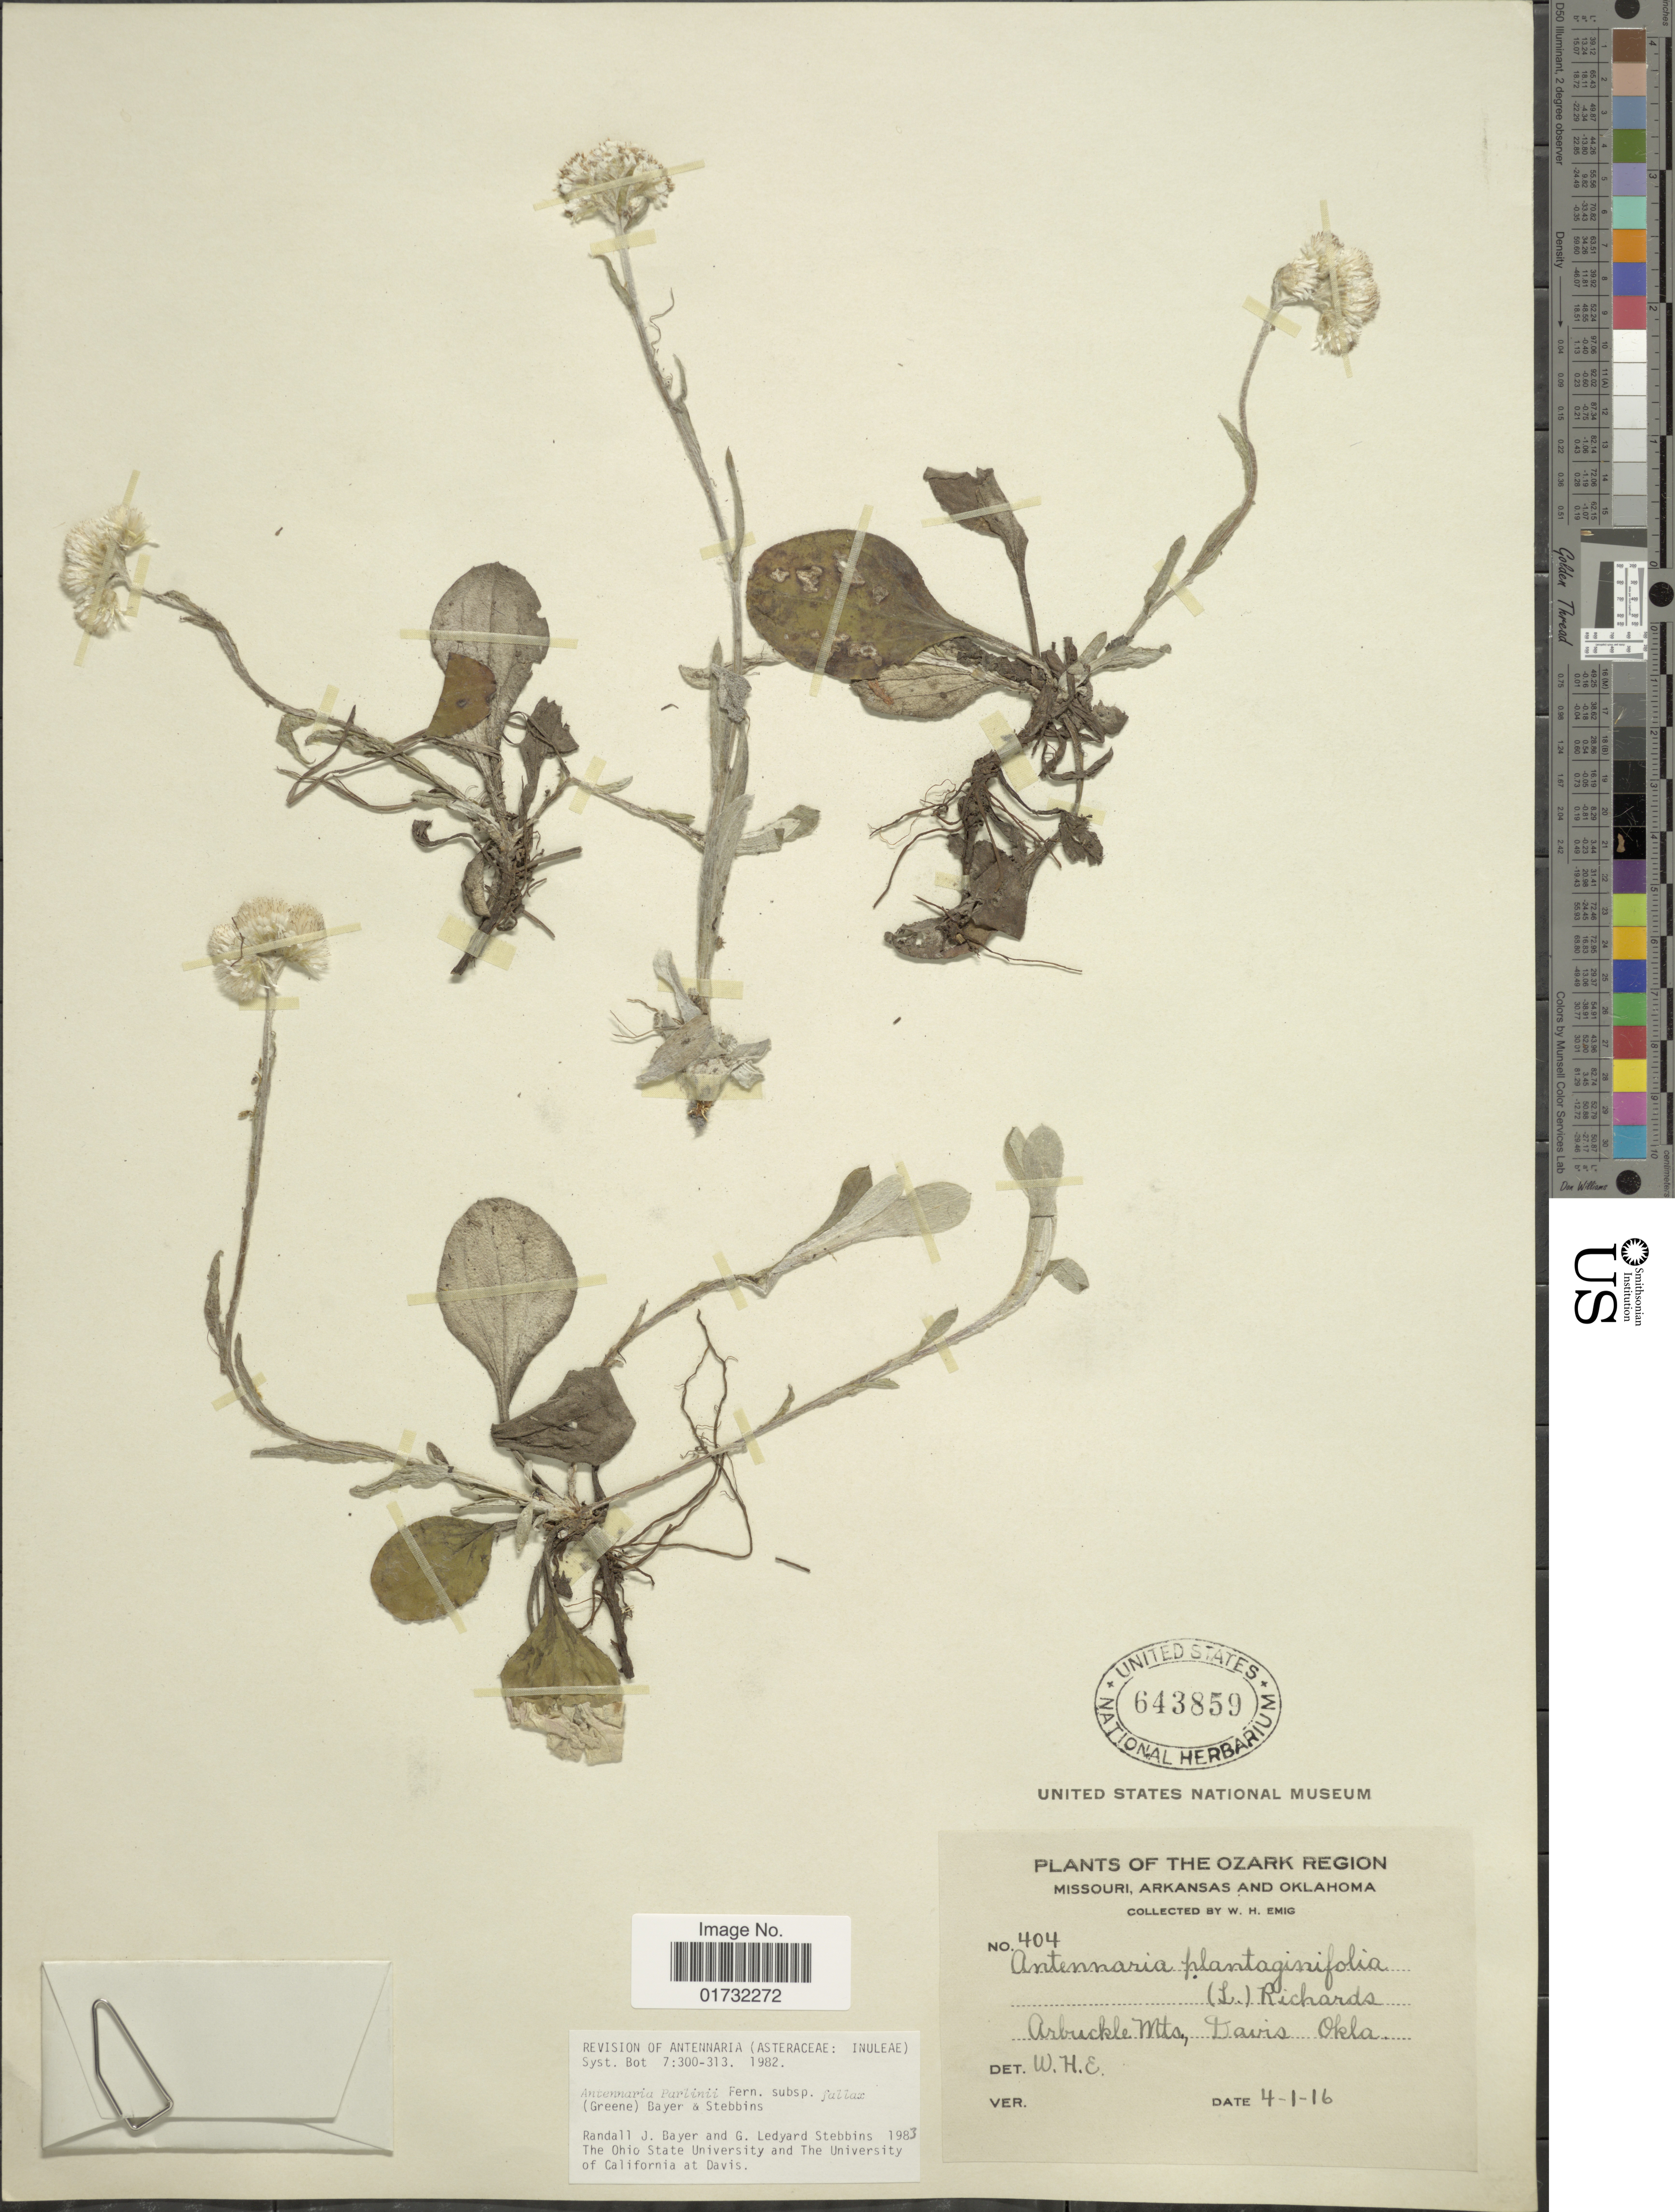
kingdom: Plantae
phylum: Tracheophyta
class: Magnoliopsida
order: Asterales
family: Asteraceae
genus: Antennaria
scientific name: Antennaria parlinii subsp. fallax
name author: (Greene) R.J. Bayer & Stebbins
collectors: W. H. Emig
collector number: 404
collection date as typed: Transcribed d/m/y: 1/4/16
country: United States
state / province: Oklahoma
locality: Ozark Region. Arbuckle Mts., Davis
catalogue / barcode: US 643859